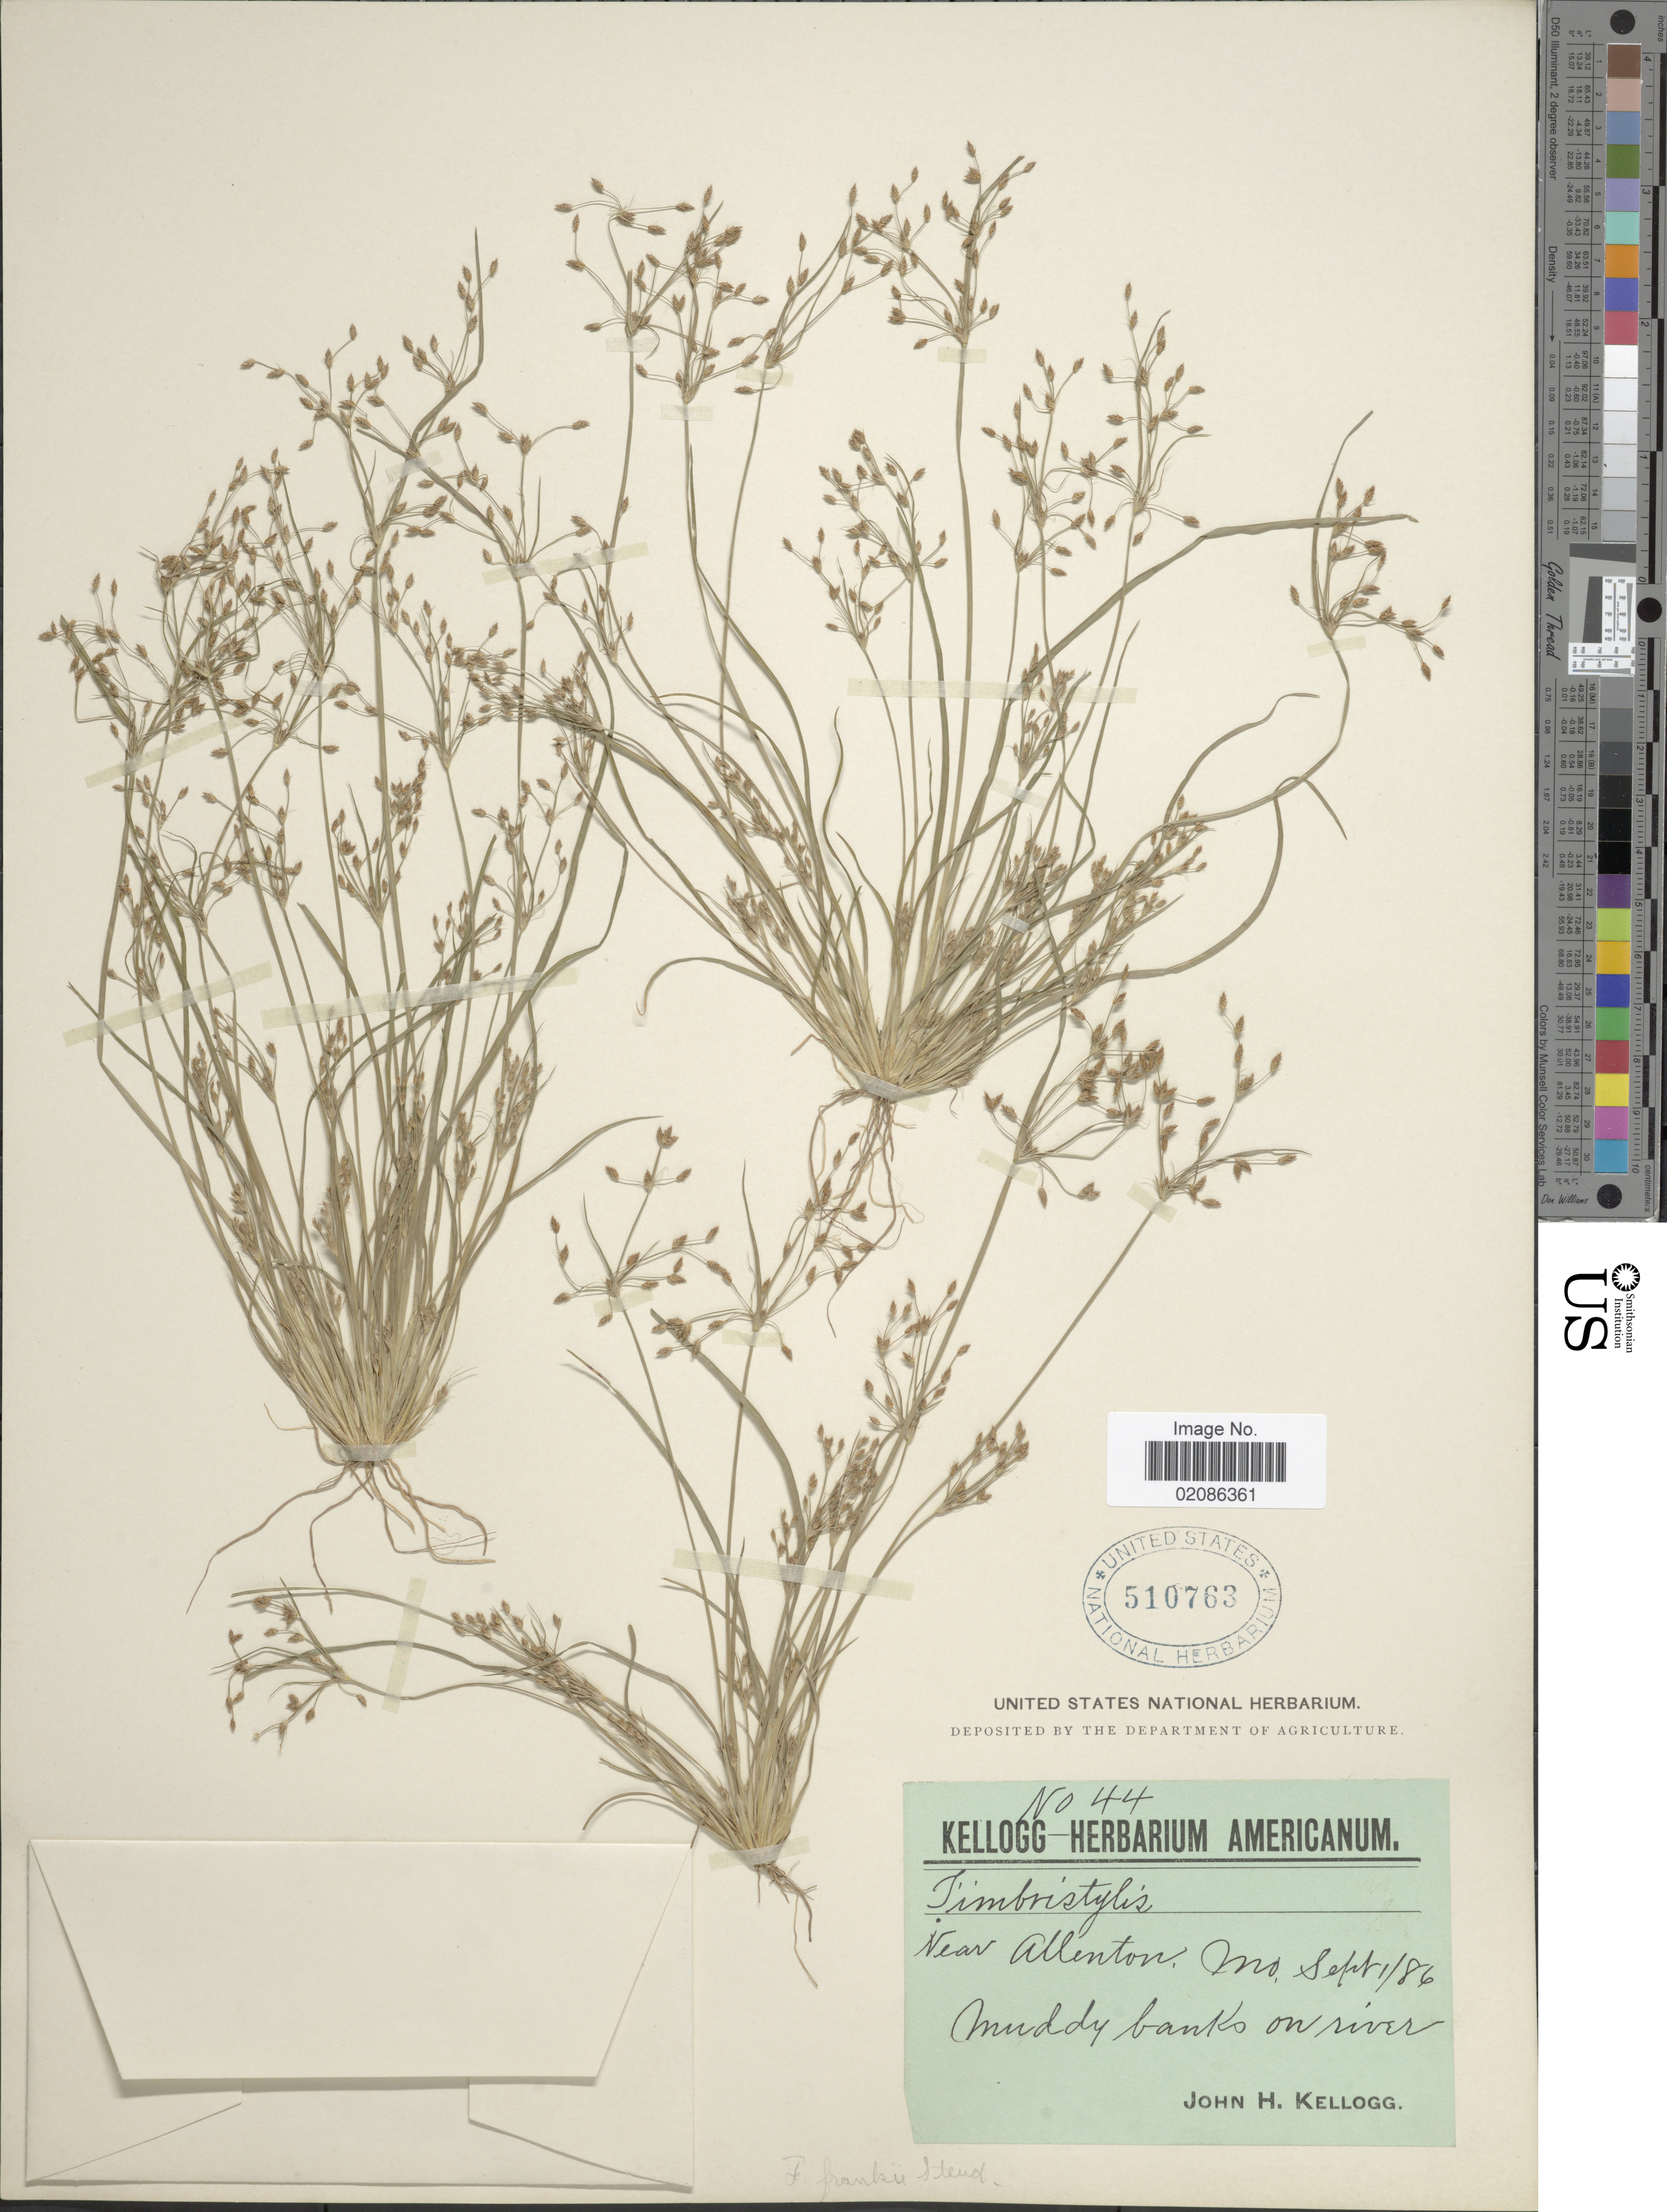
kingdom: Plantae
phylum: Tracheophyta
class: Liliopsida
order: Poales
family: Cyperaceae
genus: Fimbristylis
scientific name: Fimbristylis autumnalis (L.) Roem. & Schult.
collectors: J. H. Kellogg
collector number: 444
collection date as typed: Transcribed d/m/y: 1/9/86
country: United States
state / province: Missouri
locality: Near Allenton, Muddy banks on river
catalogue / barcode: US 510763